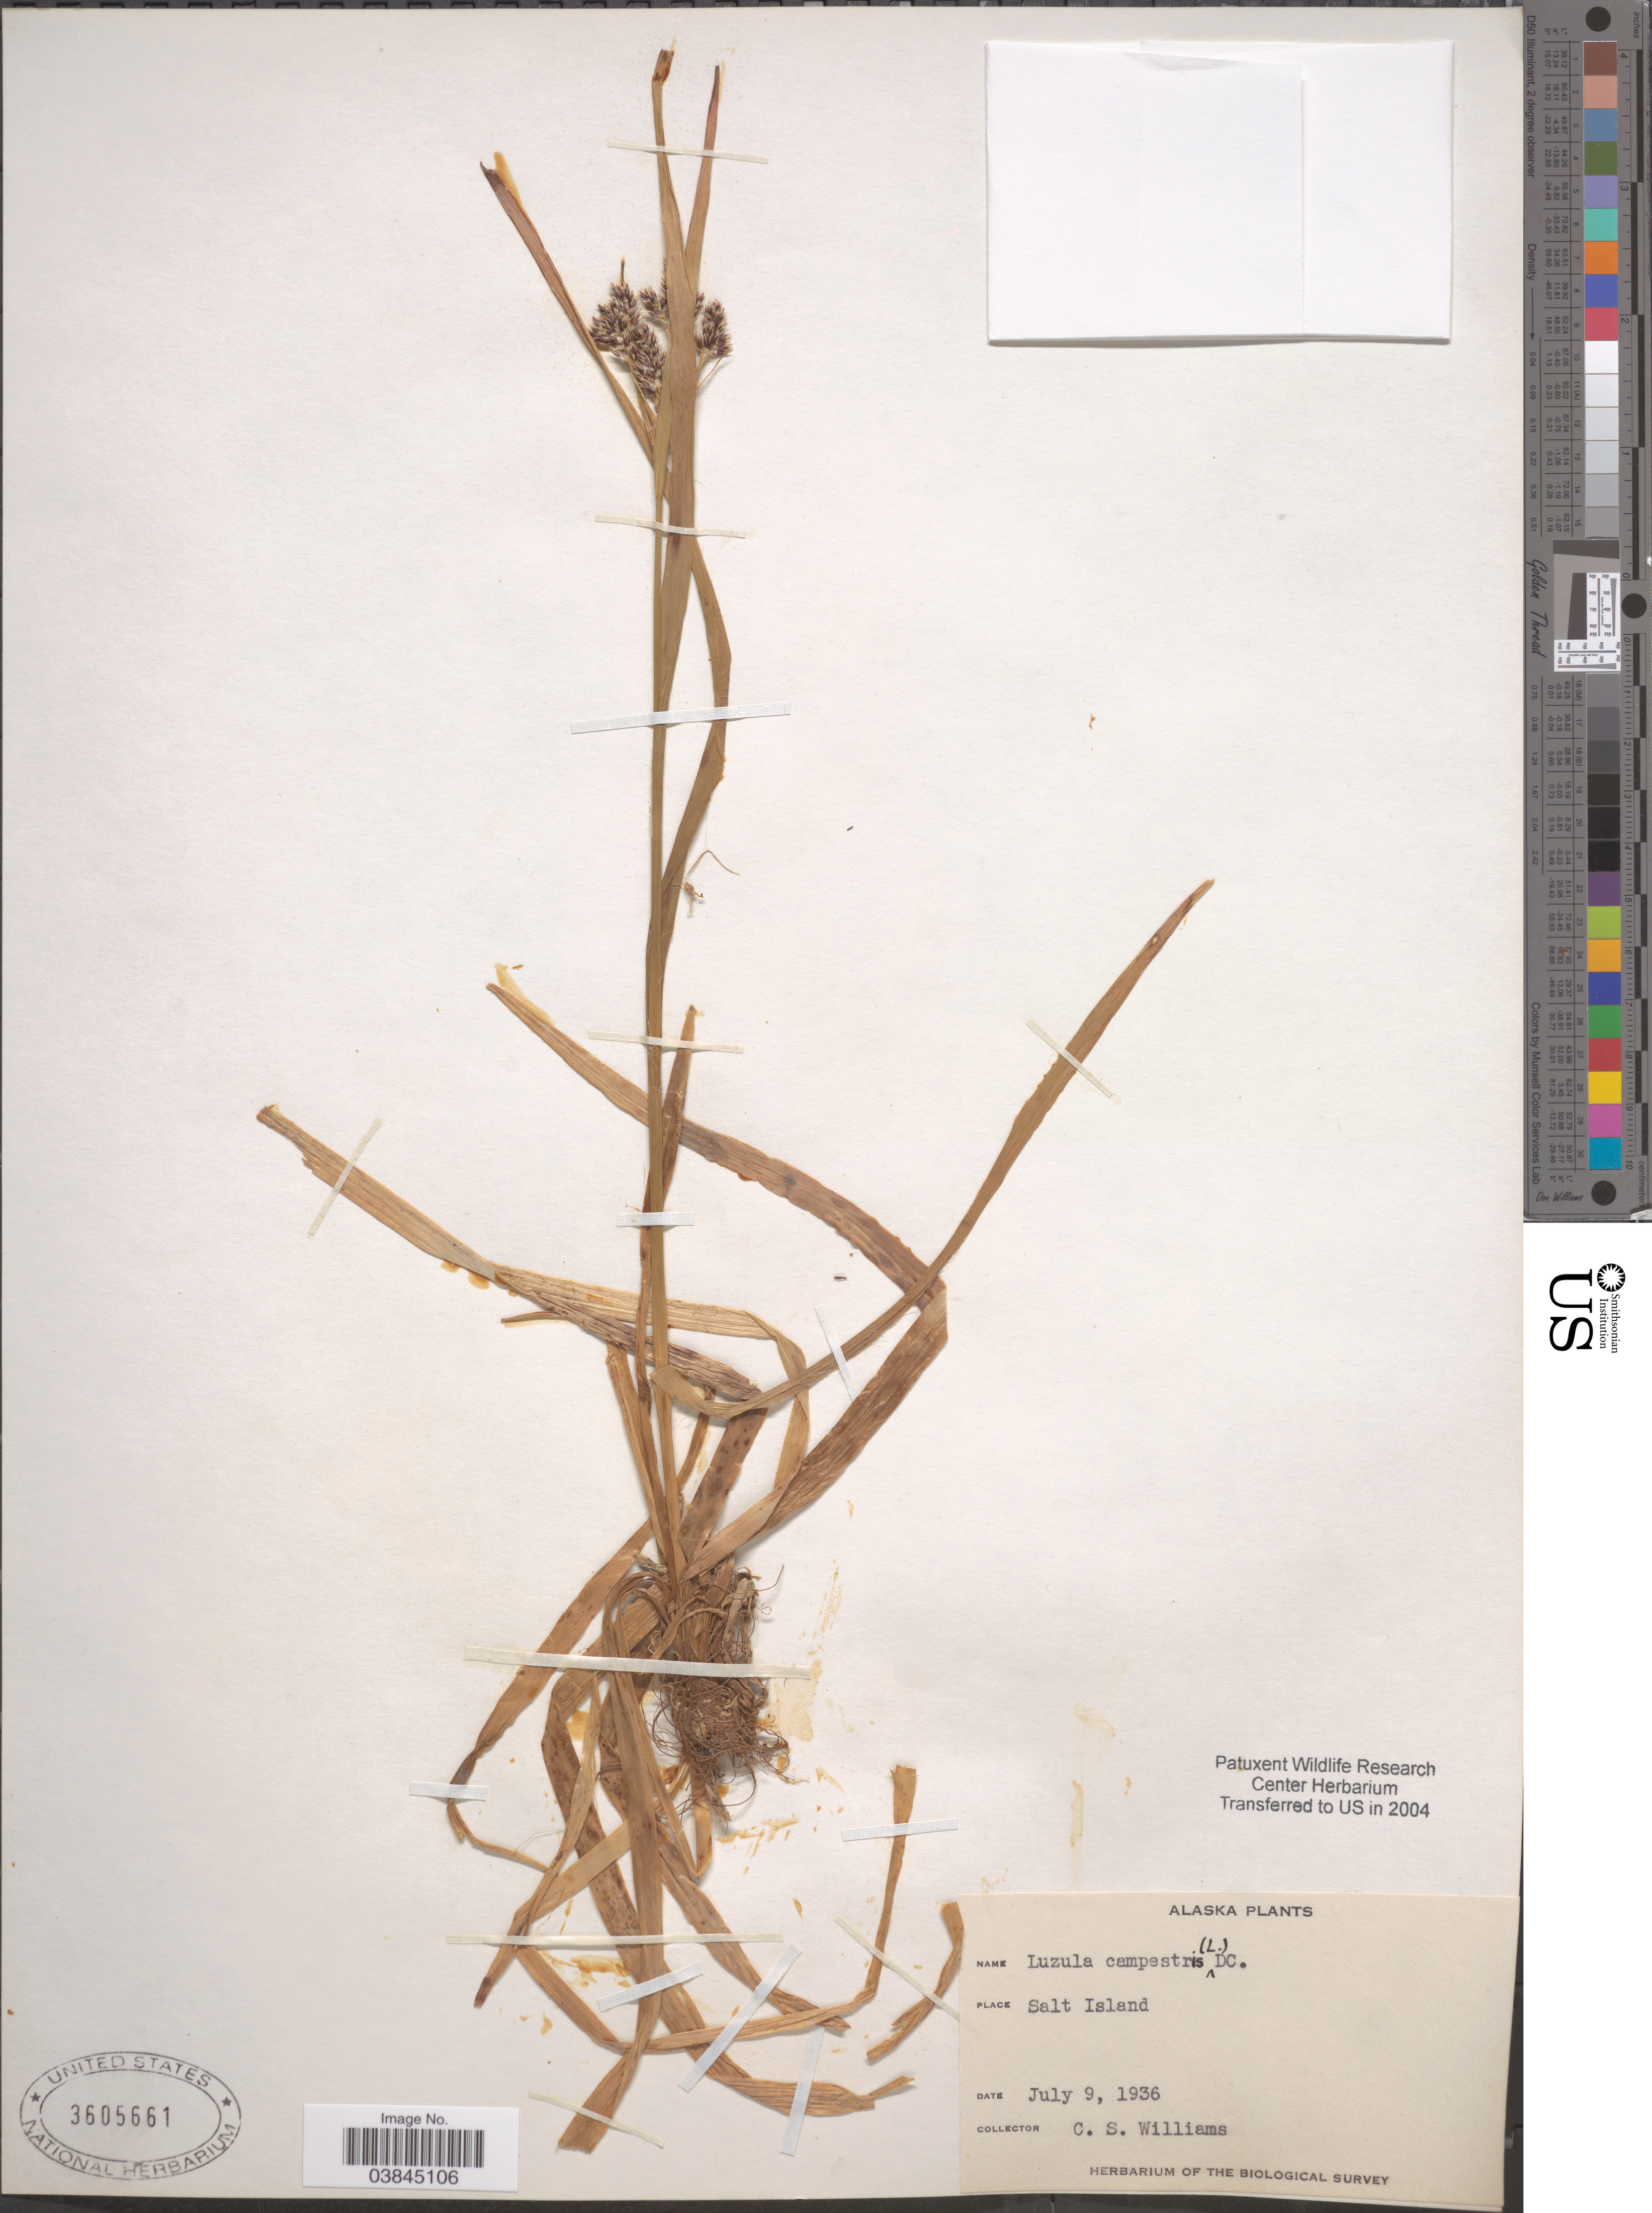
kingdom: Plantae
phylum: Tracheophyta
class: Liliopsida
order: Poales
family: Juncaceae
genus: Luzula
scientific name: Luzula campestris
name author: (L.) DC.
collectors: C. Williams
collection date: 1936-07-09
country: United States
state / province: Alaska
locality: Salt Island.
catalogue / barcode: US 3605661